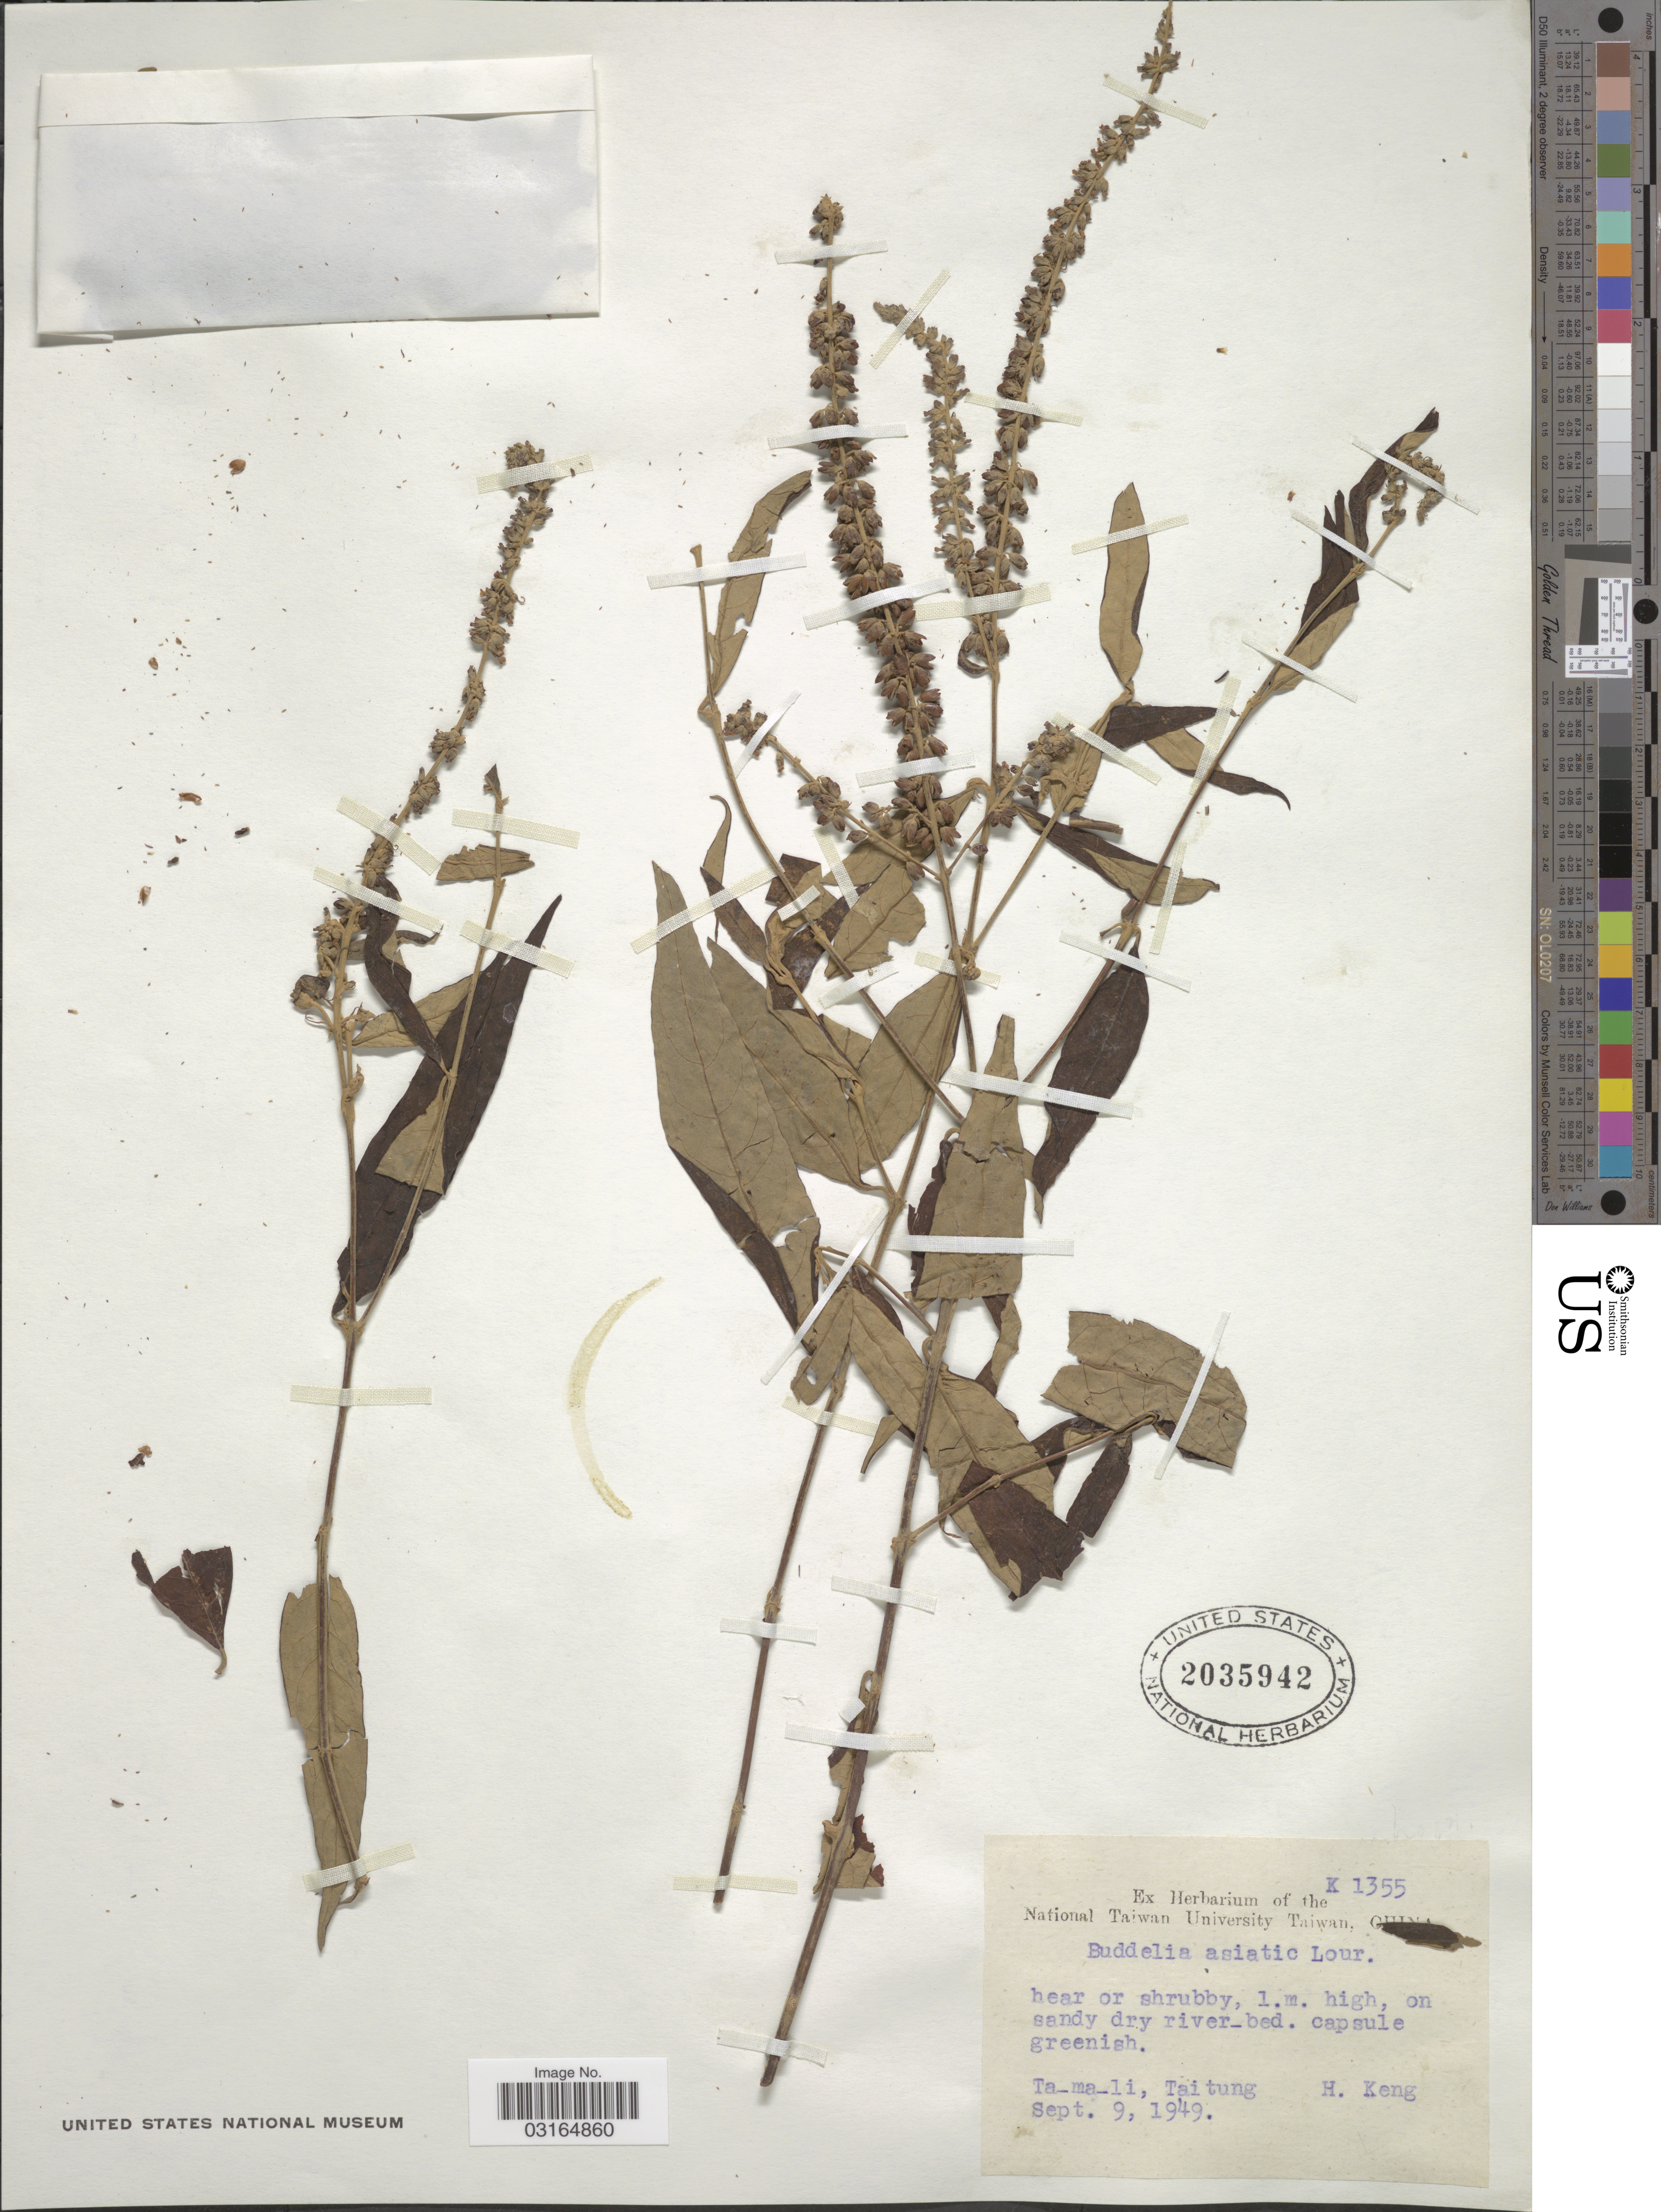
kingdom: Plantae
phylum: Tracheophyta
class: Magnoliopsida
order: Lamiales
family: Scrophulariaceae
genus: Buddleja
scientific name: Buddleja asiatica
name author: Lour.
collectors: H. Keng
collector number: K1355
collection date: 1949-09-09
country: Taiwan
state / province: Taitung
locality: Ta-ma-li, Taitung.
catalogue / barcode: US 2035942